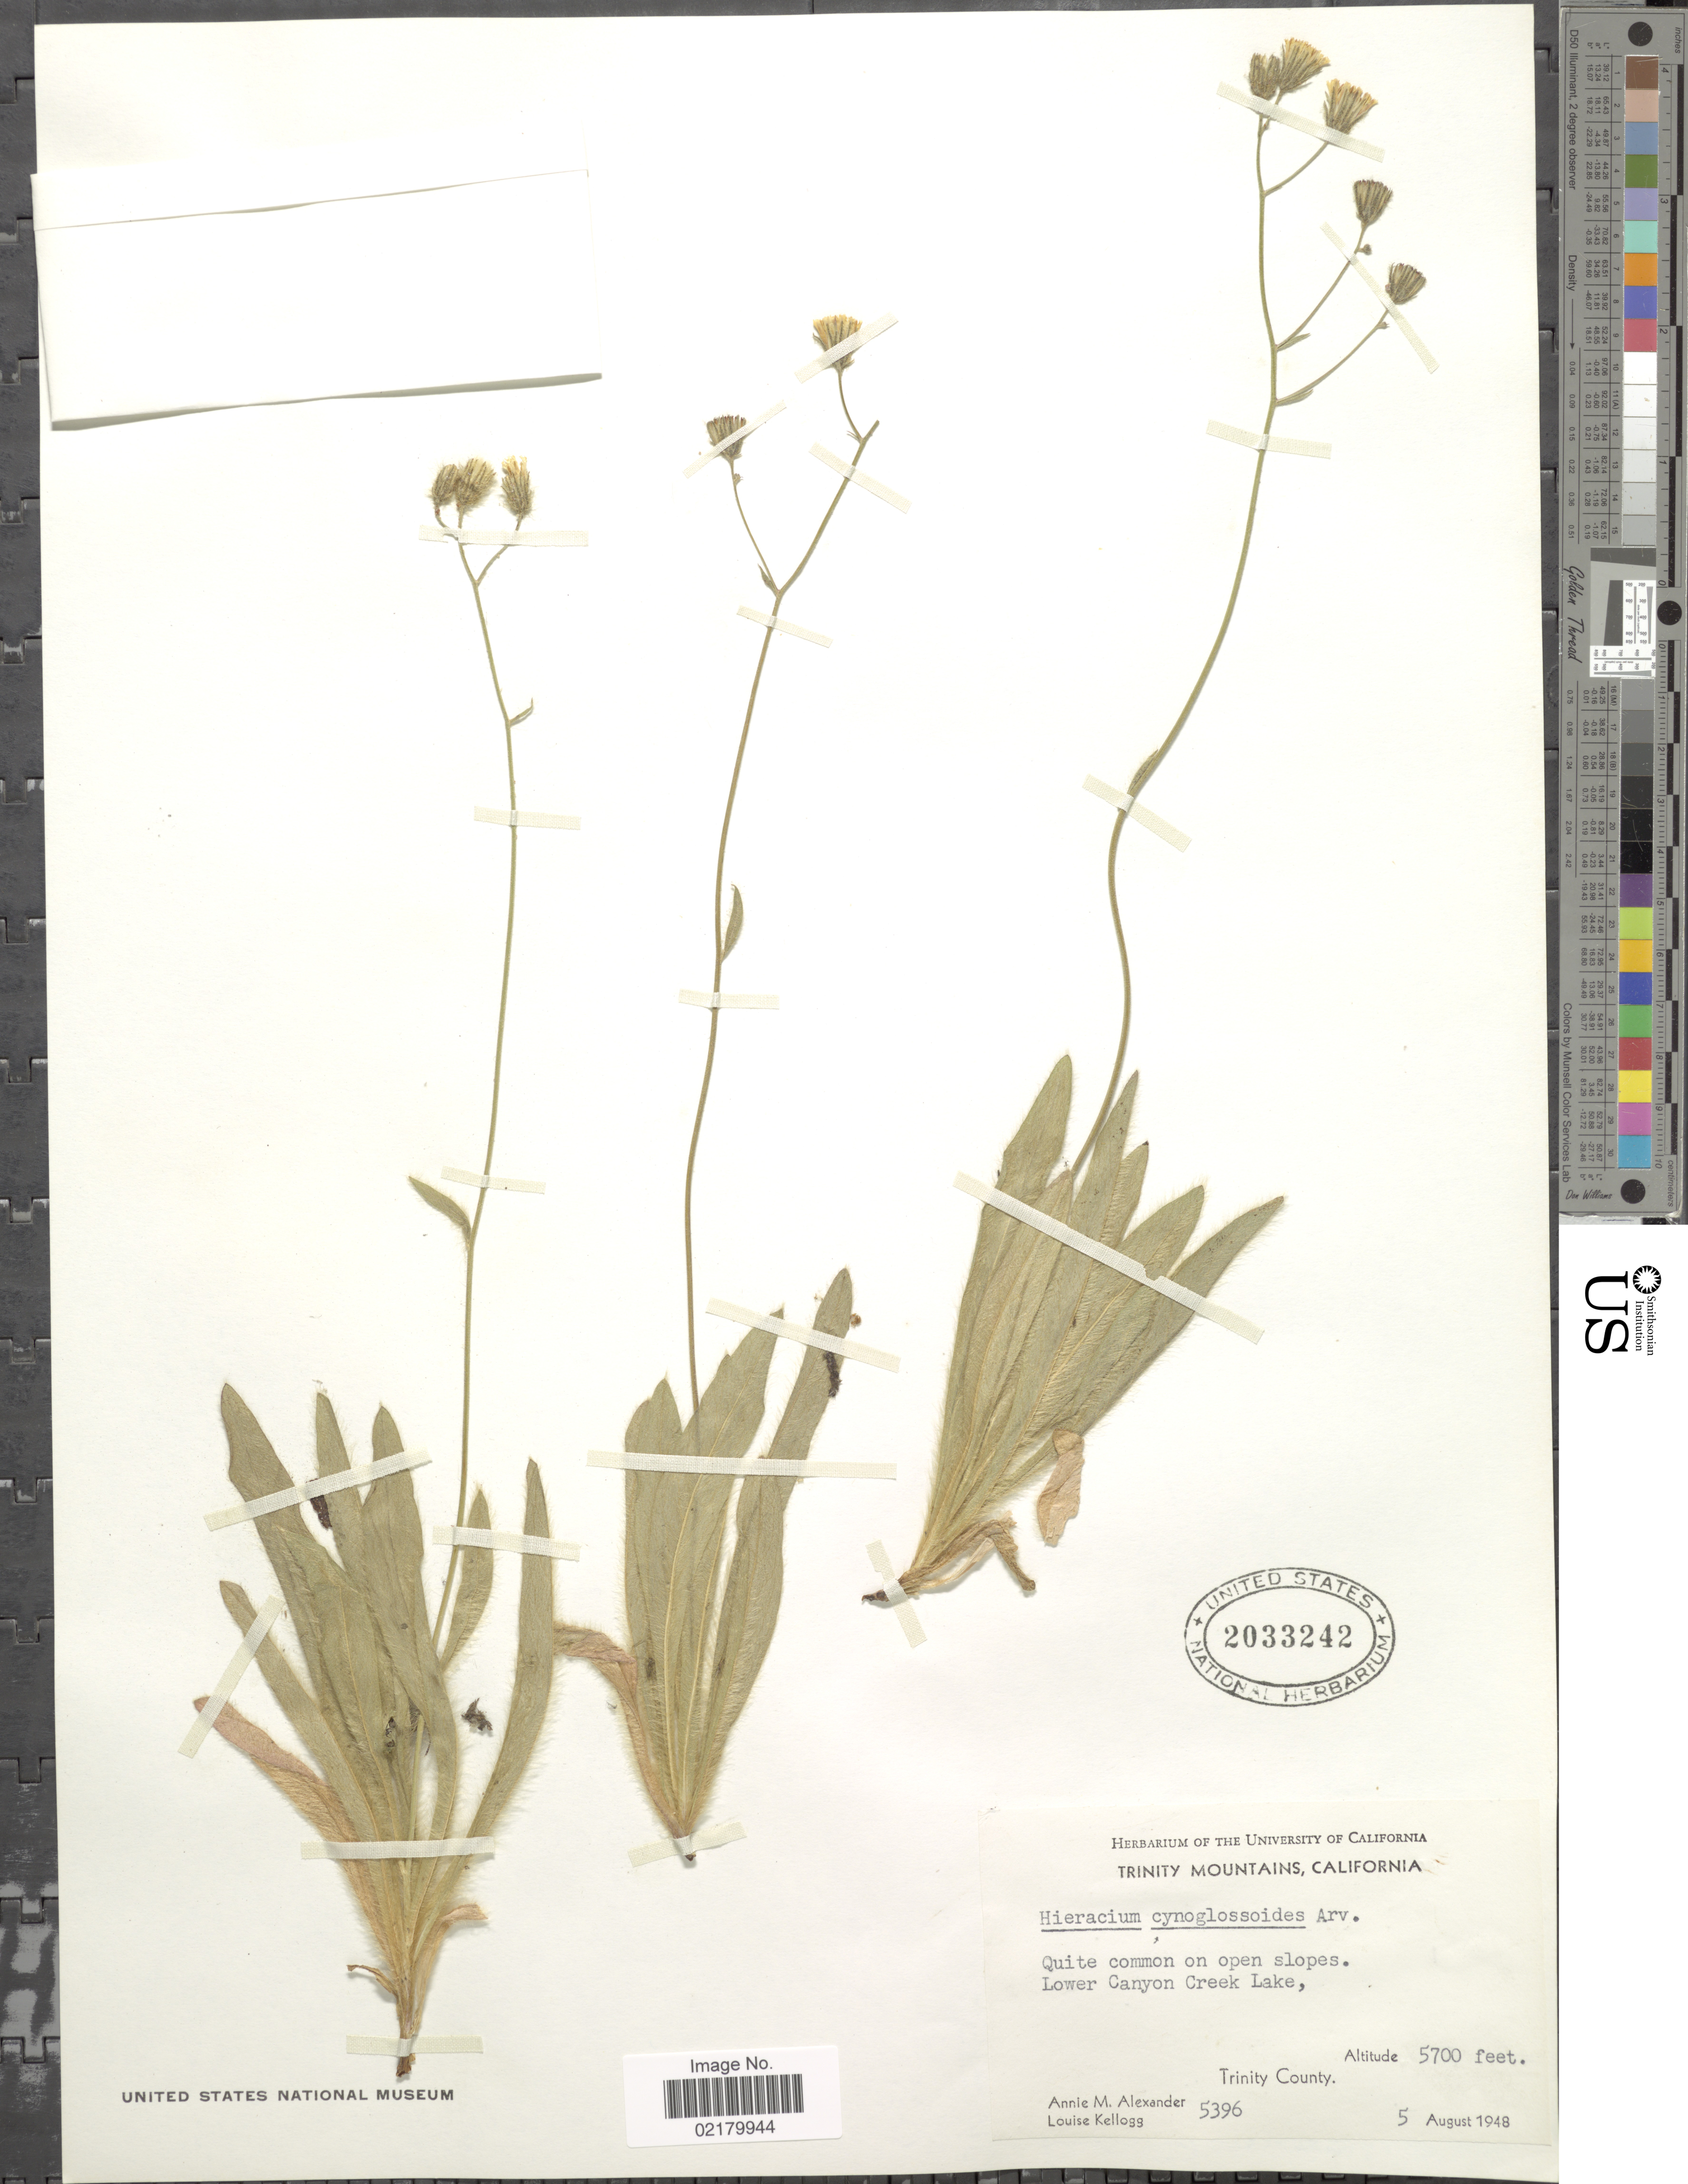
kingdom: Plantae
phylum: Tracheophyta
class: Magnoliopsida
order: Asterales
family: Asteraceae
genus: Hieracium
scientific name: Hieracium scouleri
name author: Hook.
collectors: A. M. Alexander & L. Kellogg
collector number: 5396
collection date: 1948-08-05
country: United States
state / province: California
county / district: Trinity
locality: Trinity Mountains, Quite common on open slopes. Lower Canyon Creek Lake, Trinity County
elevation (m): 1737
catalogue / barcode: US 2033242